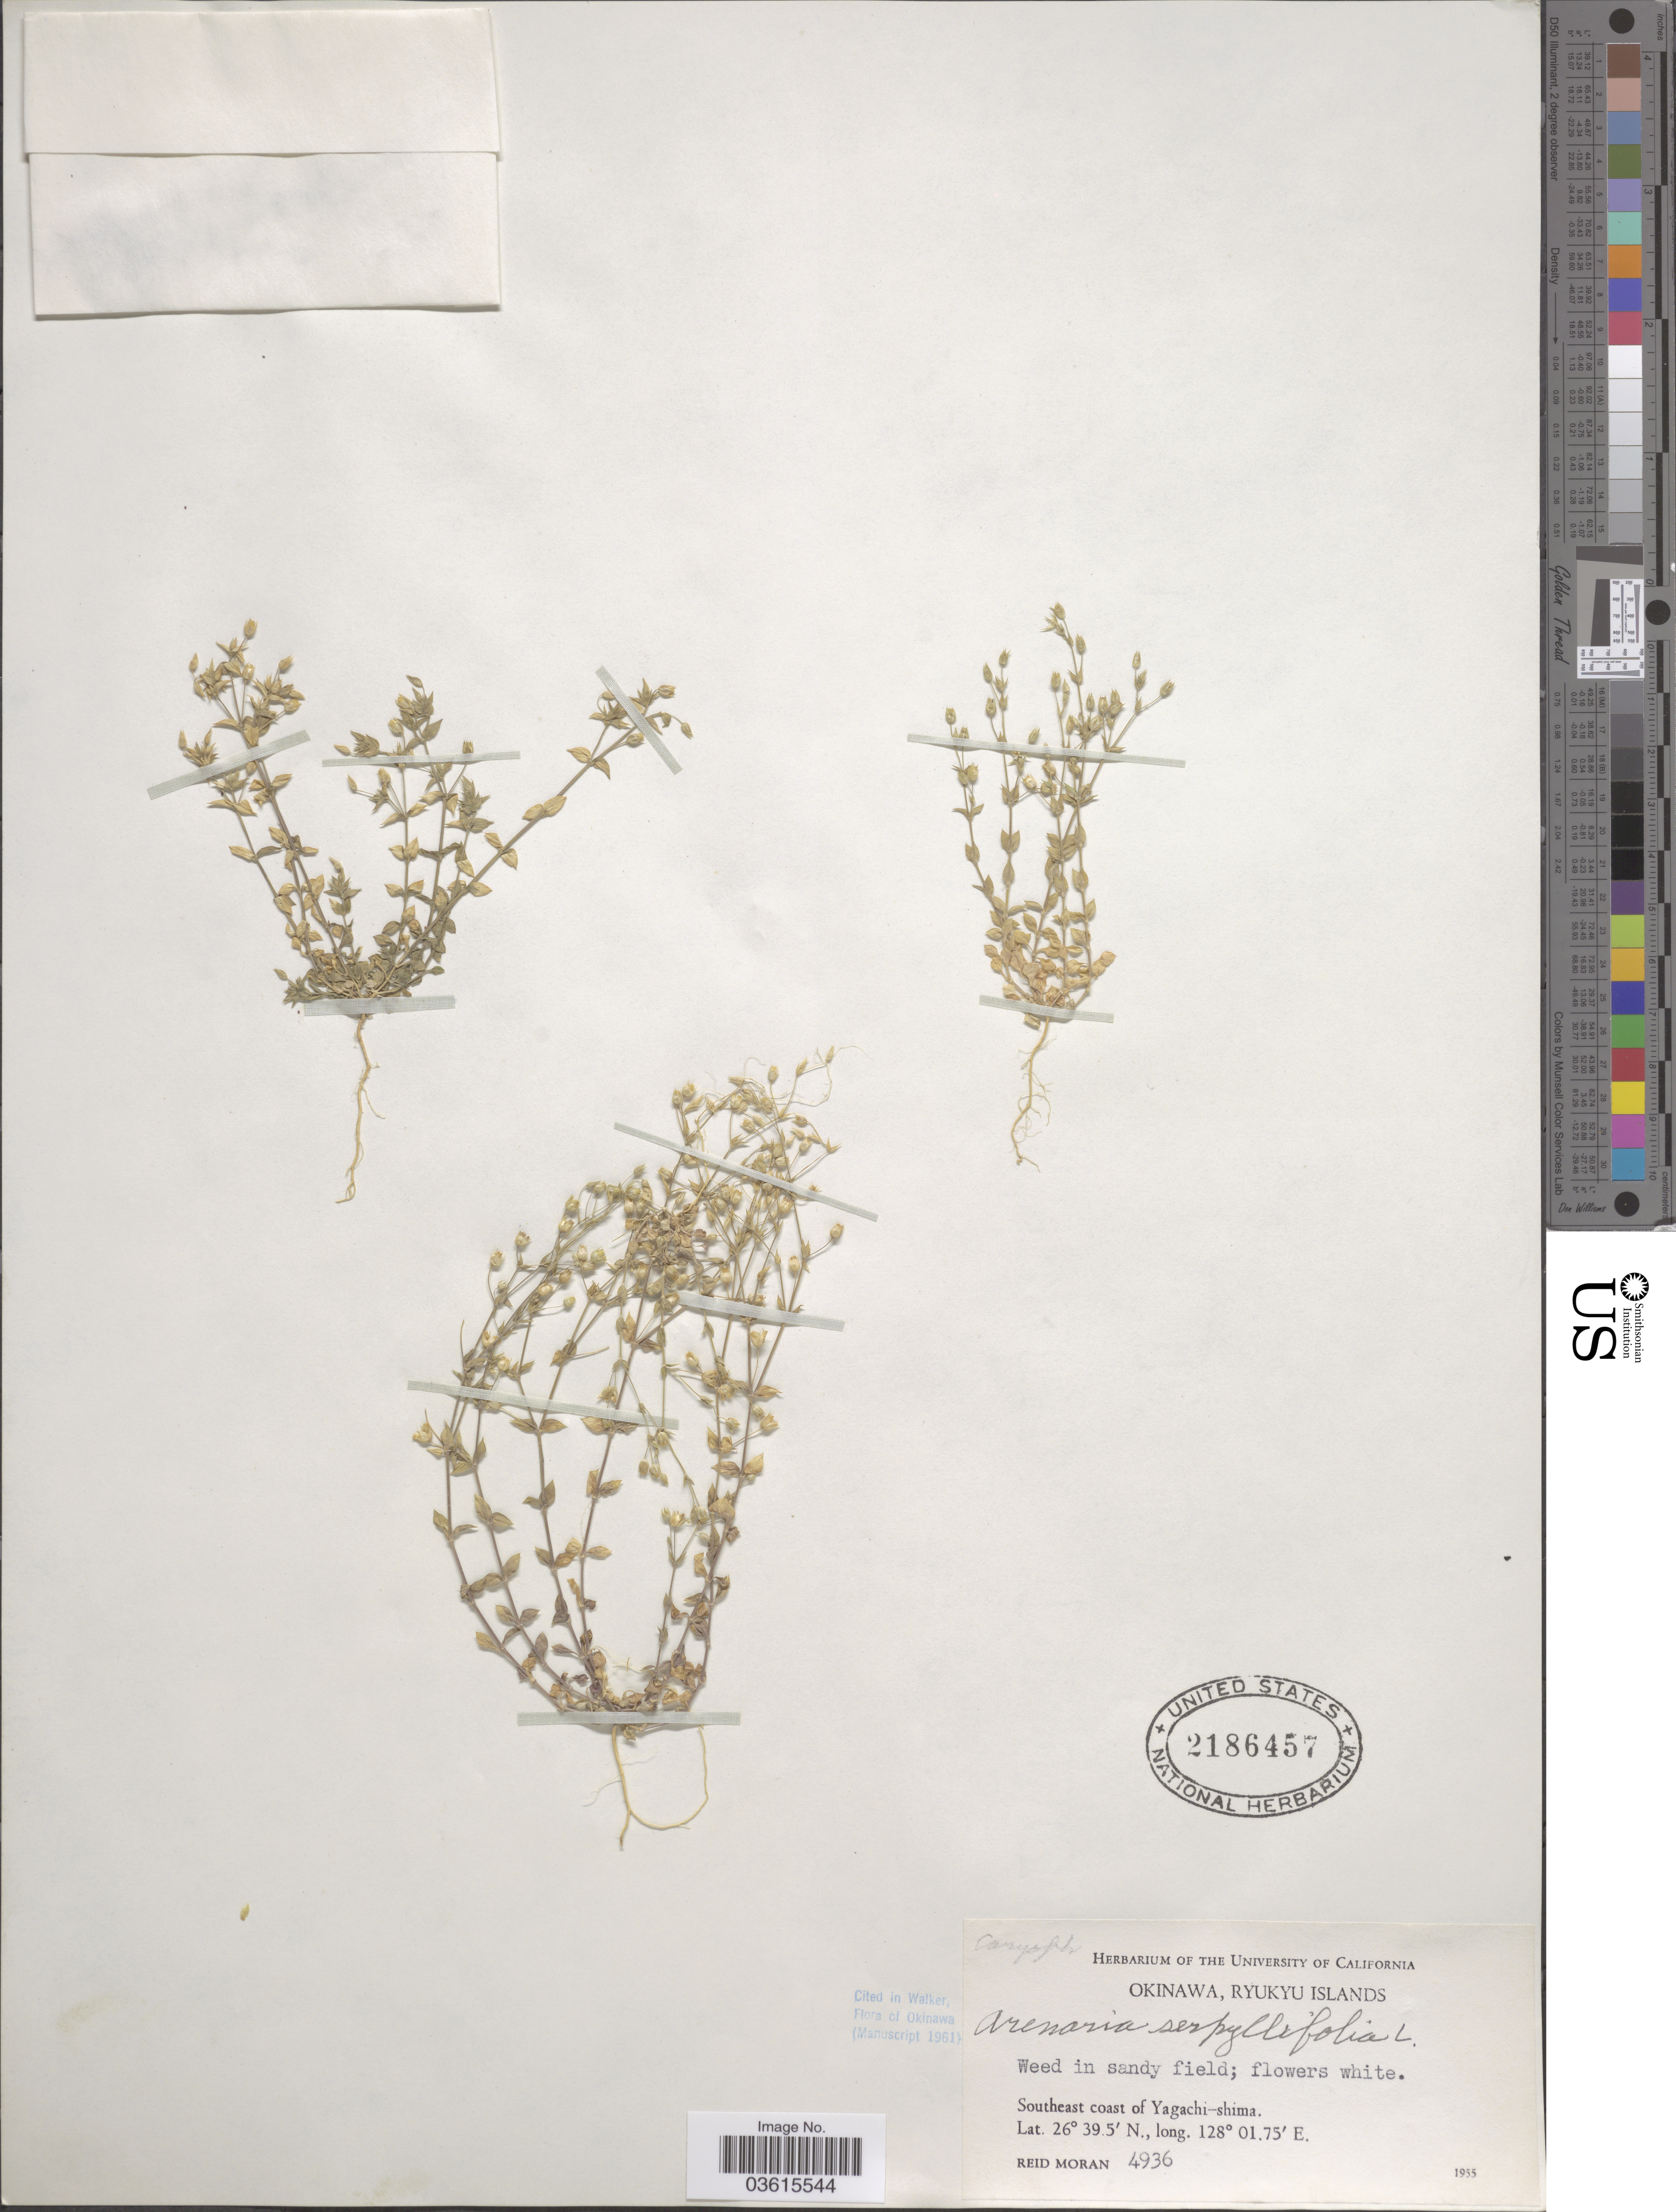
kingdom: Plantae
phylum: Tracheophyta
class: Magnoliopsida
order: Caryophyllales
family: Caryophyllaceae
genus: Arenaria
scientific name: Arenaria serpyllifolia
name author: L.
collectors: R. Moran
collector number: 4936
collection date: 1955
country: Japan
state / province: Okinawa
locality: Ryukyu Islands. Southeast coast of Yagachi-shima.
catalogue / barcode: US 2186457